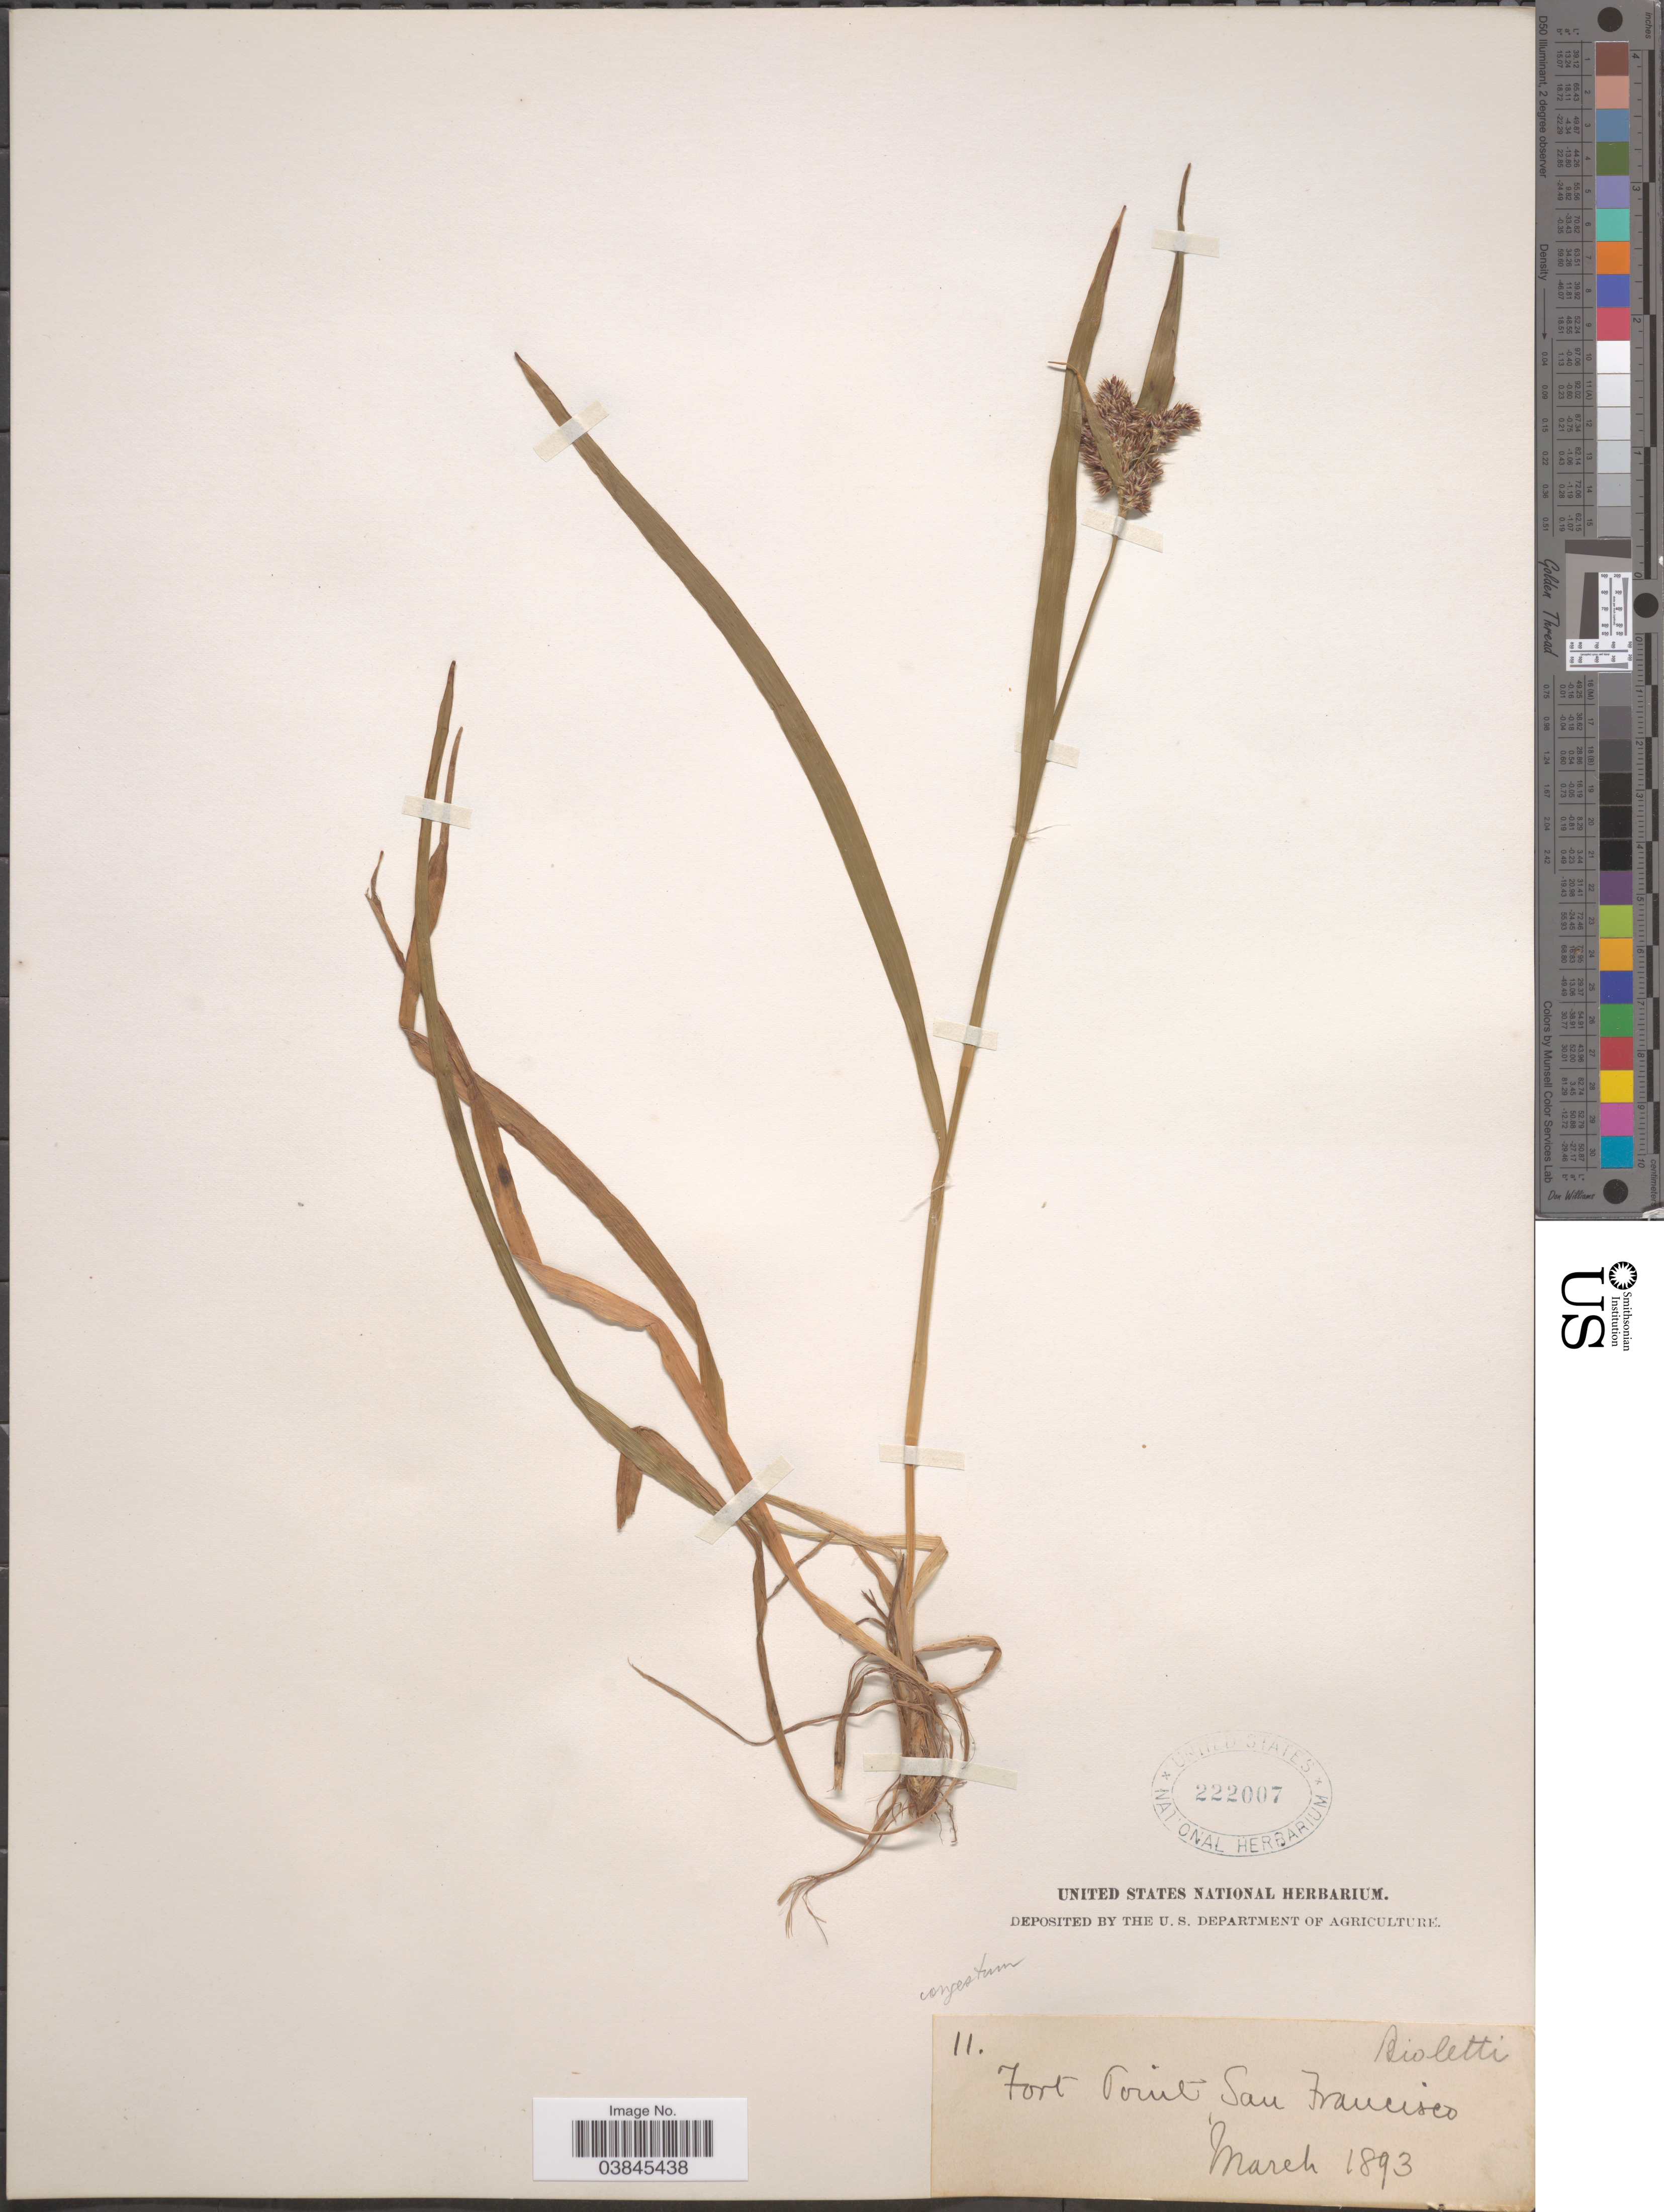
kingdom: Plantae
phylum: Tracheophyta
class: Liliopsida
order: Poales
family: Juncaceae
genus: Luzula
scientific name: Luzula campestris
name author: (L.) DC.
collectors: -- Bioletti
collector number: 11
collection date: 1893-03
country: United States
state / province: California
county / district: San Francisco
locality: Fort Point San Francisco.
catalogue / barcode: US 222007